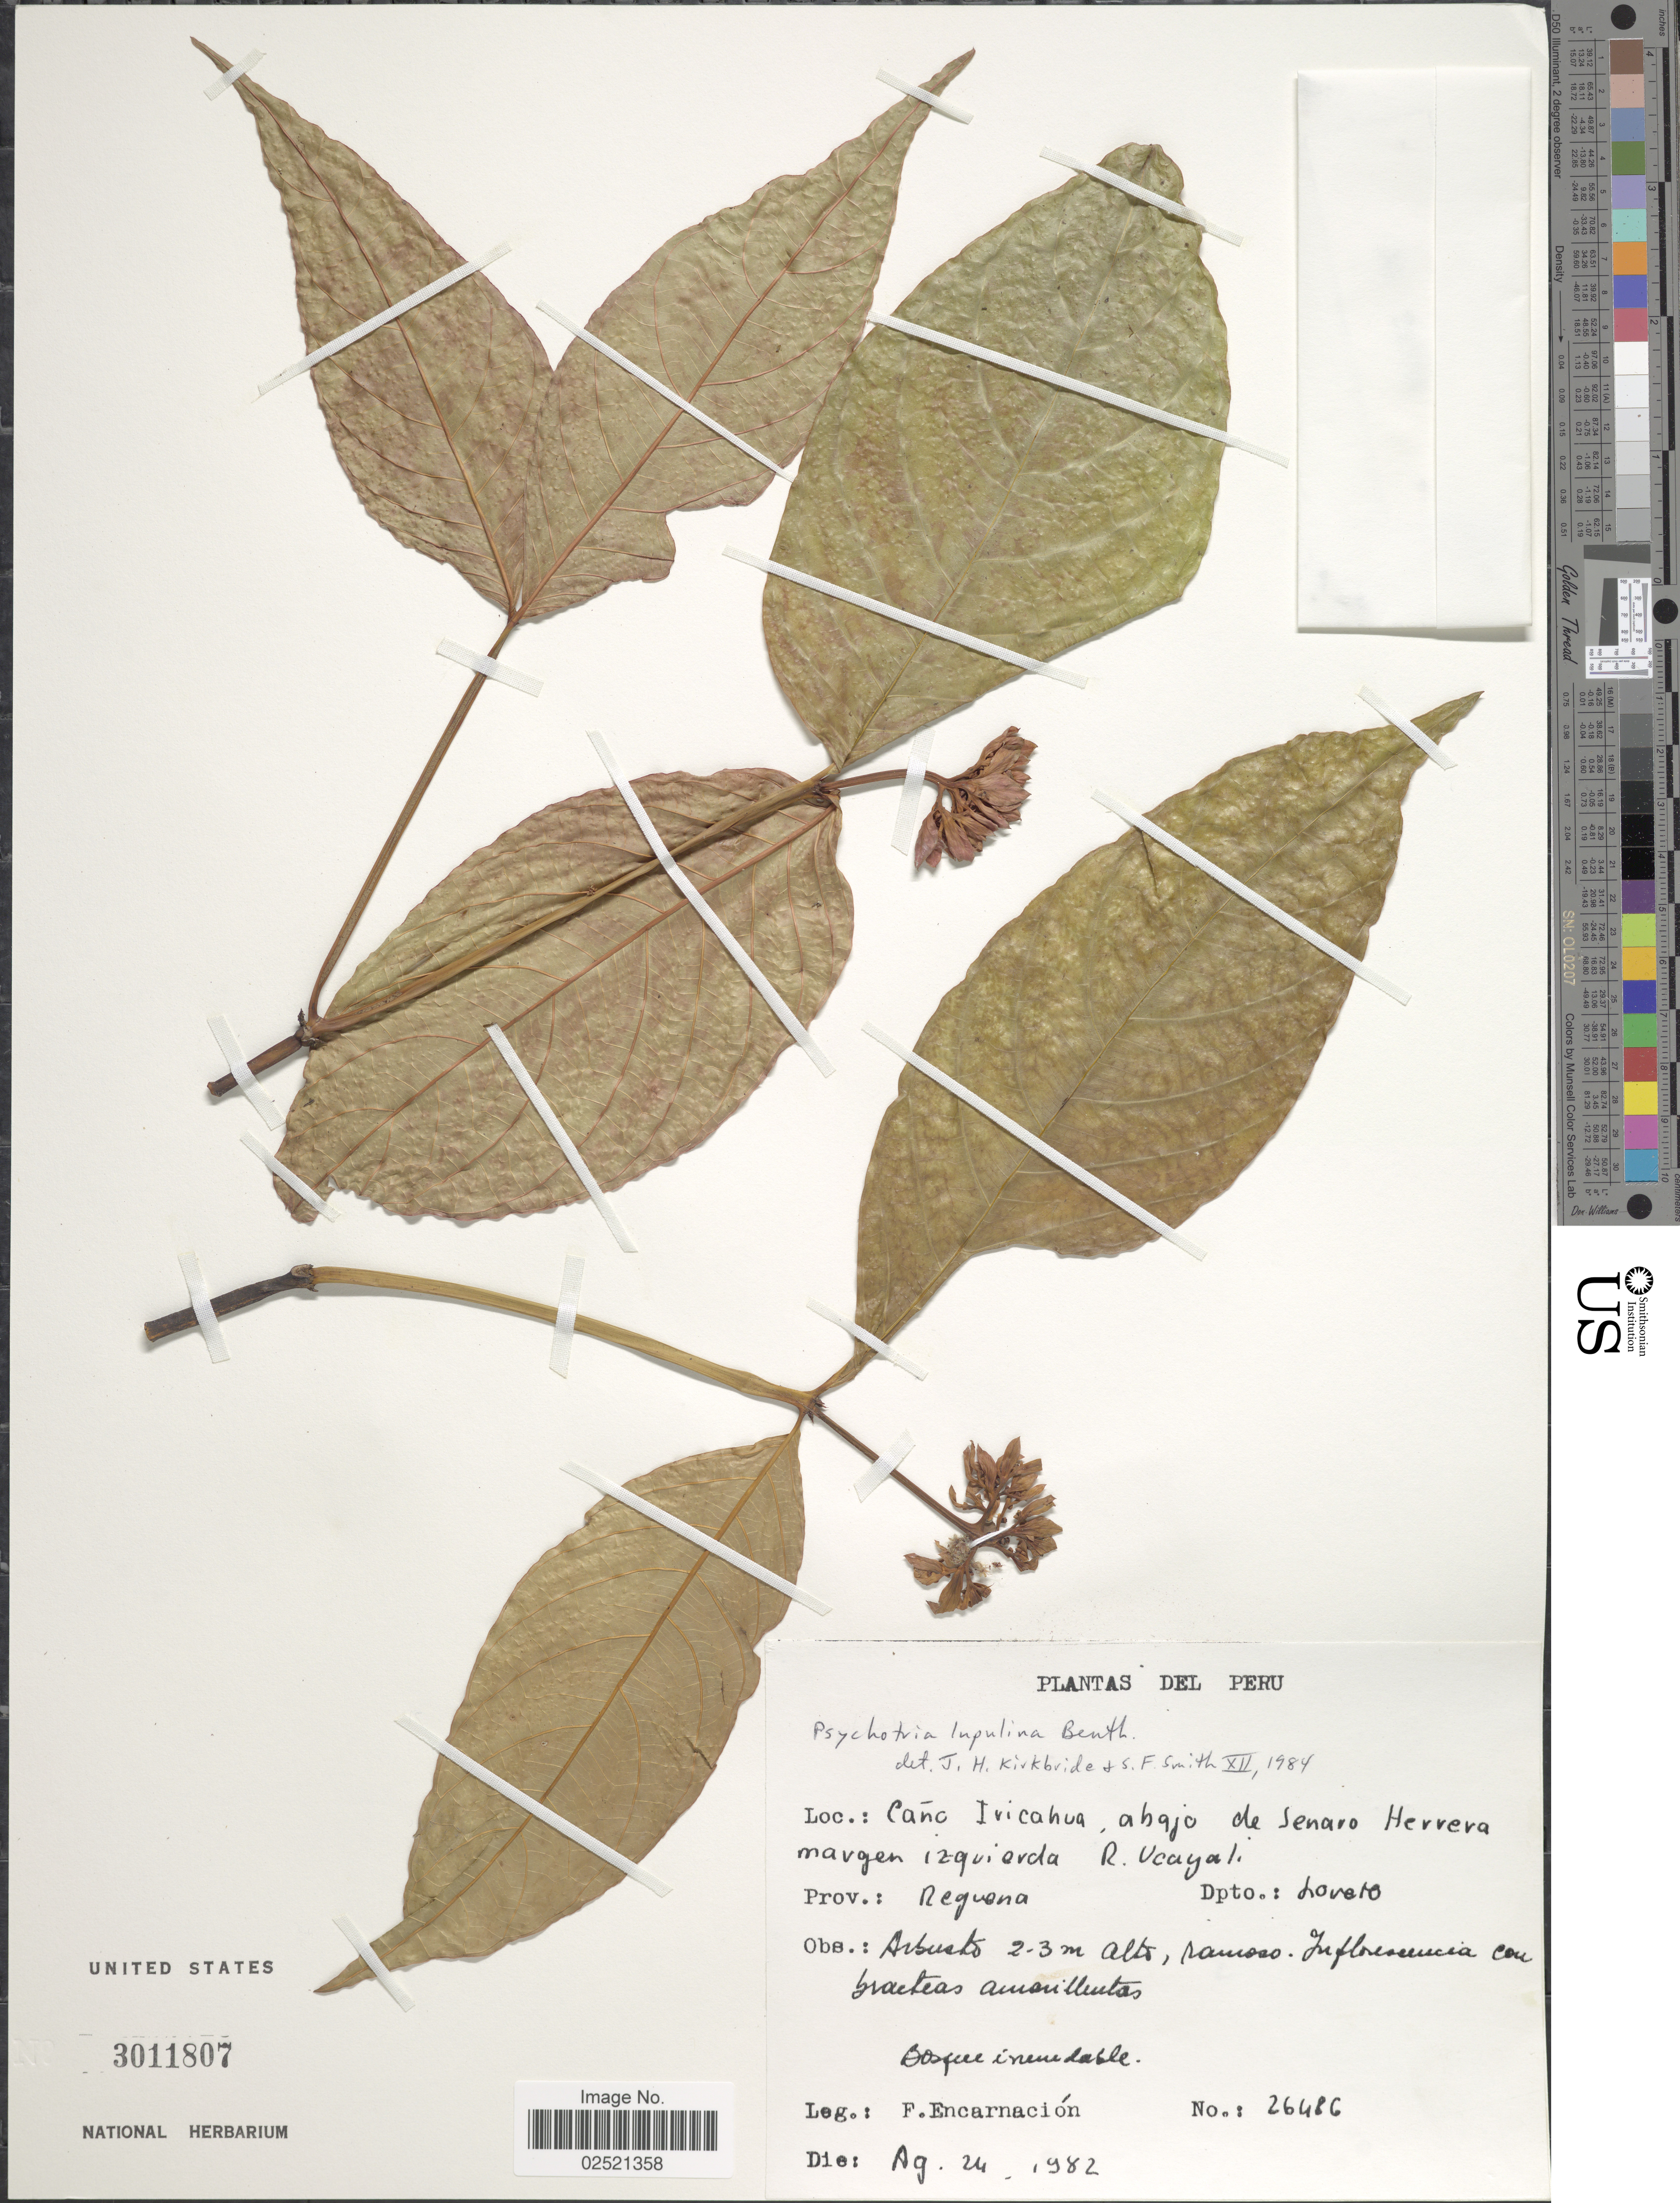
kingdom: Plantae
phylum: Tracheophyta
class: Magnoliopsida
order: Gentianales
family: Rubiaceae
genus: Psychotria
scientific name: Psychotria lupulina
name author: Benth.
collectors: F. Encarnación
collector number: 26486*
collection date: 1982-08-24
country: Peru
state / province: Loreto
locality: Caño Iricahua, abajo de Jenaro Herrera margen izquierda del R. Ucayali, Prov. Requena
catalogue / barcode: US 3011807